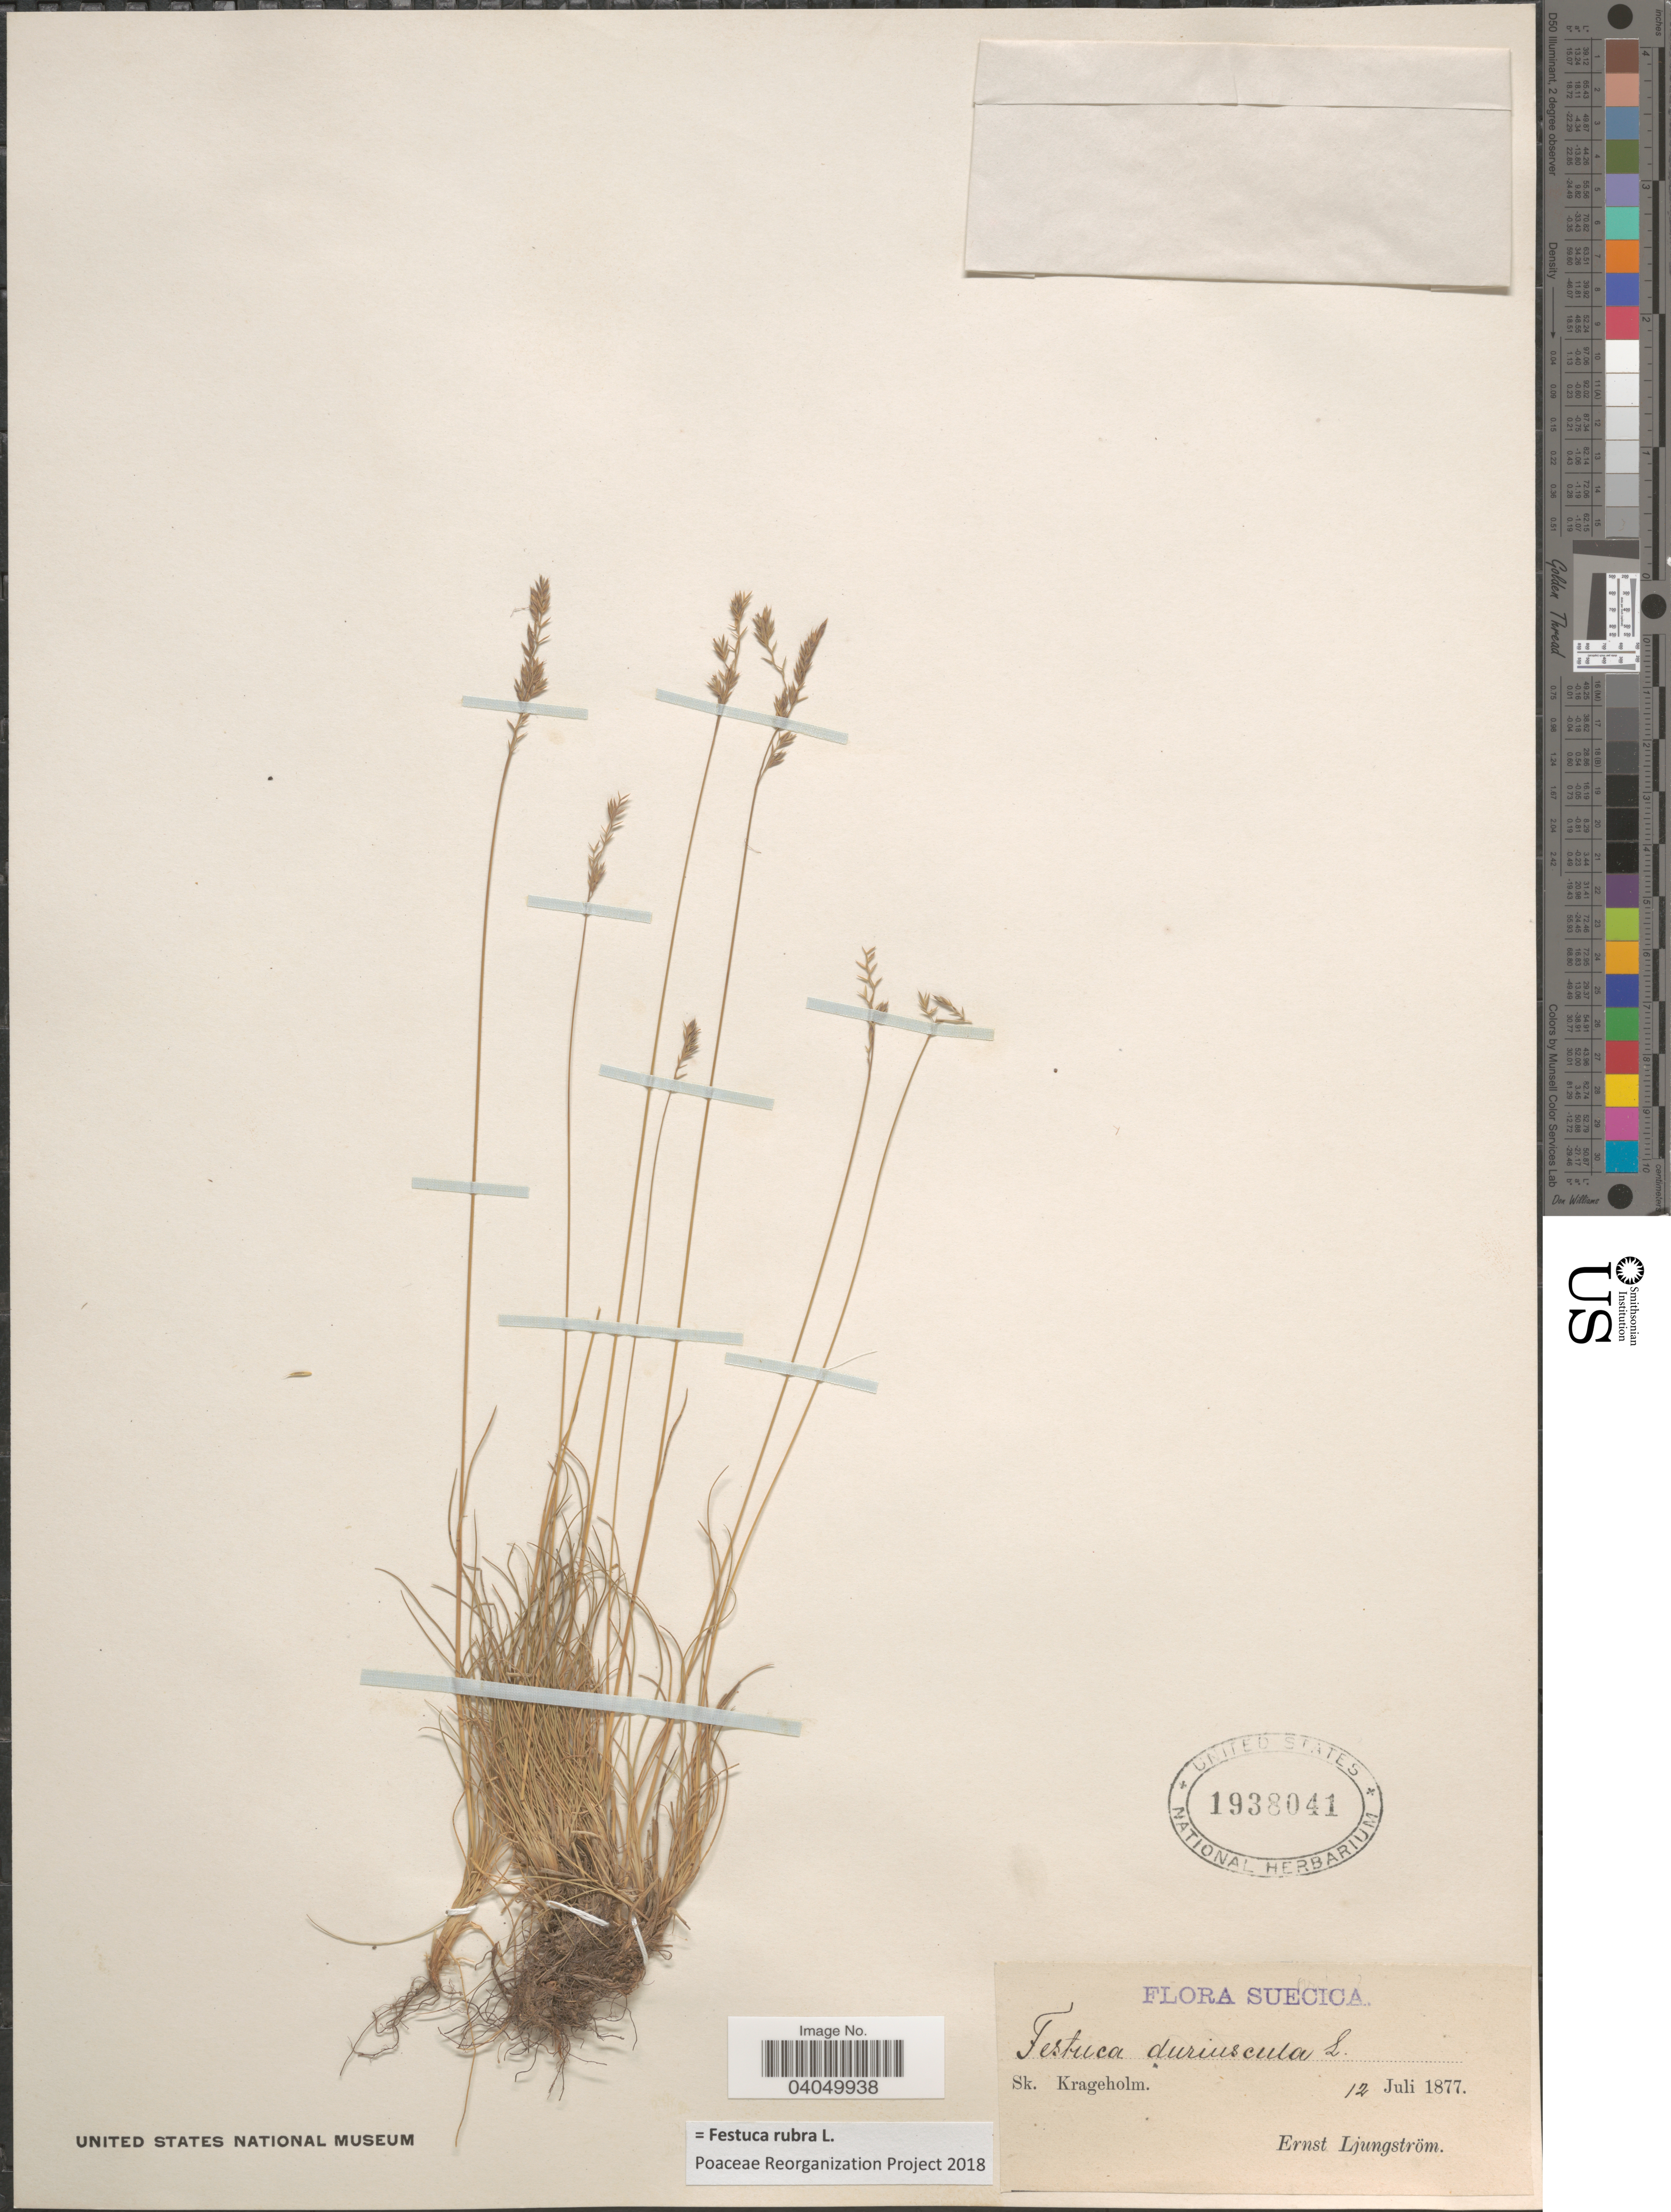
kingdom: Plantae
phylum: Tracheophyta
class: Liliopsida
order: Poales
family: Poaceae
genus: Festuca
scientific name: Festuca rubra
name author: L.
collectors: E. Ljungström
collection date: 1877-07-12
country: Sweden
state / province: Skåne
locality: Suecica. Sk. Krageholm.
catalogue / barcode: US 1938041